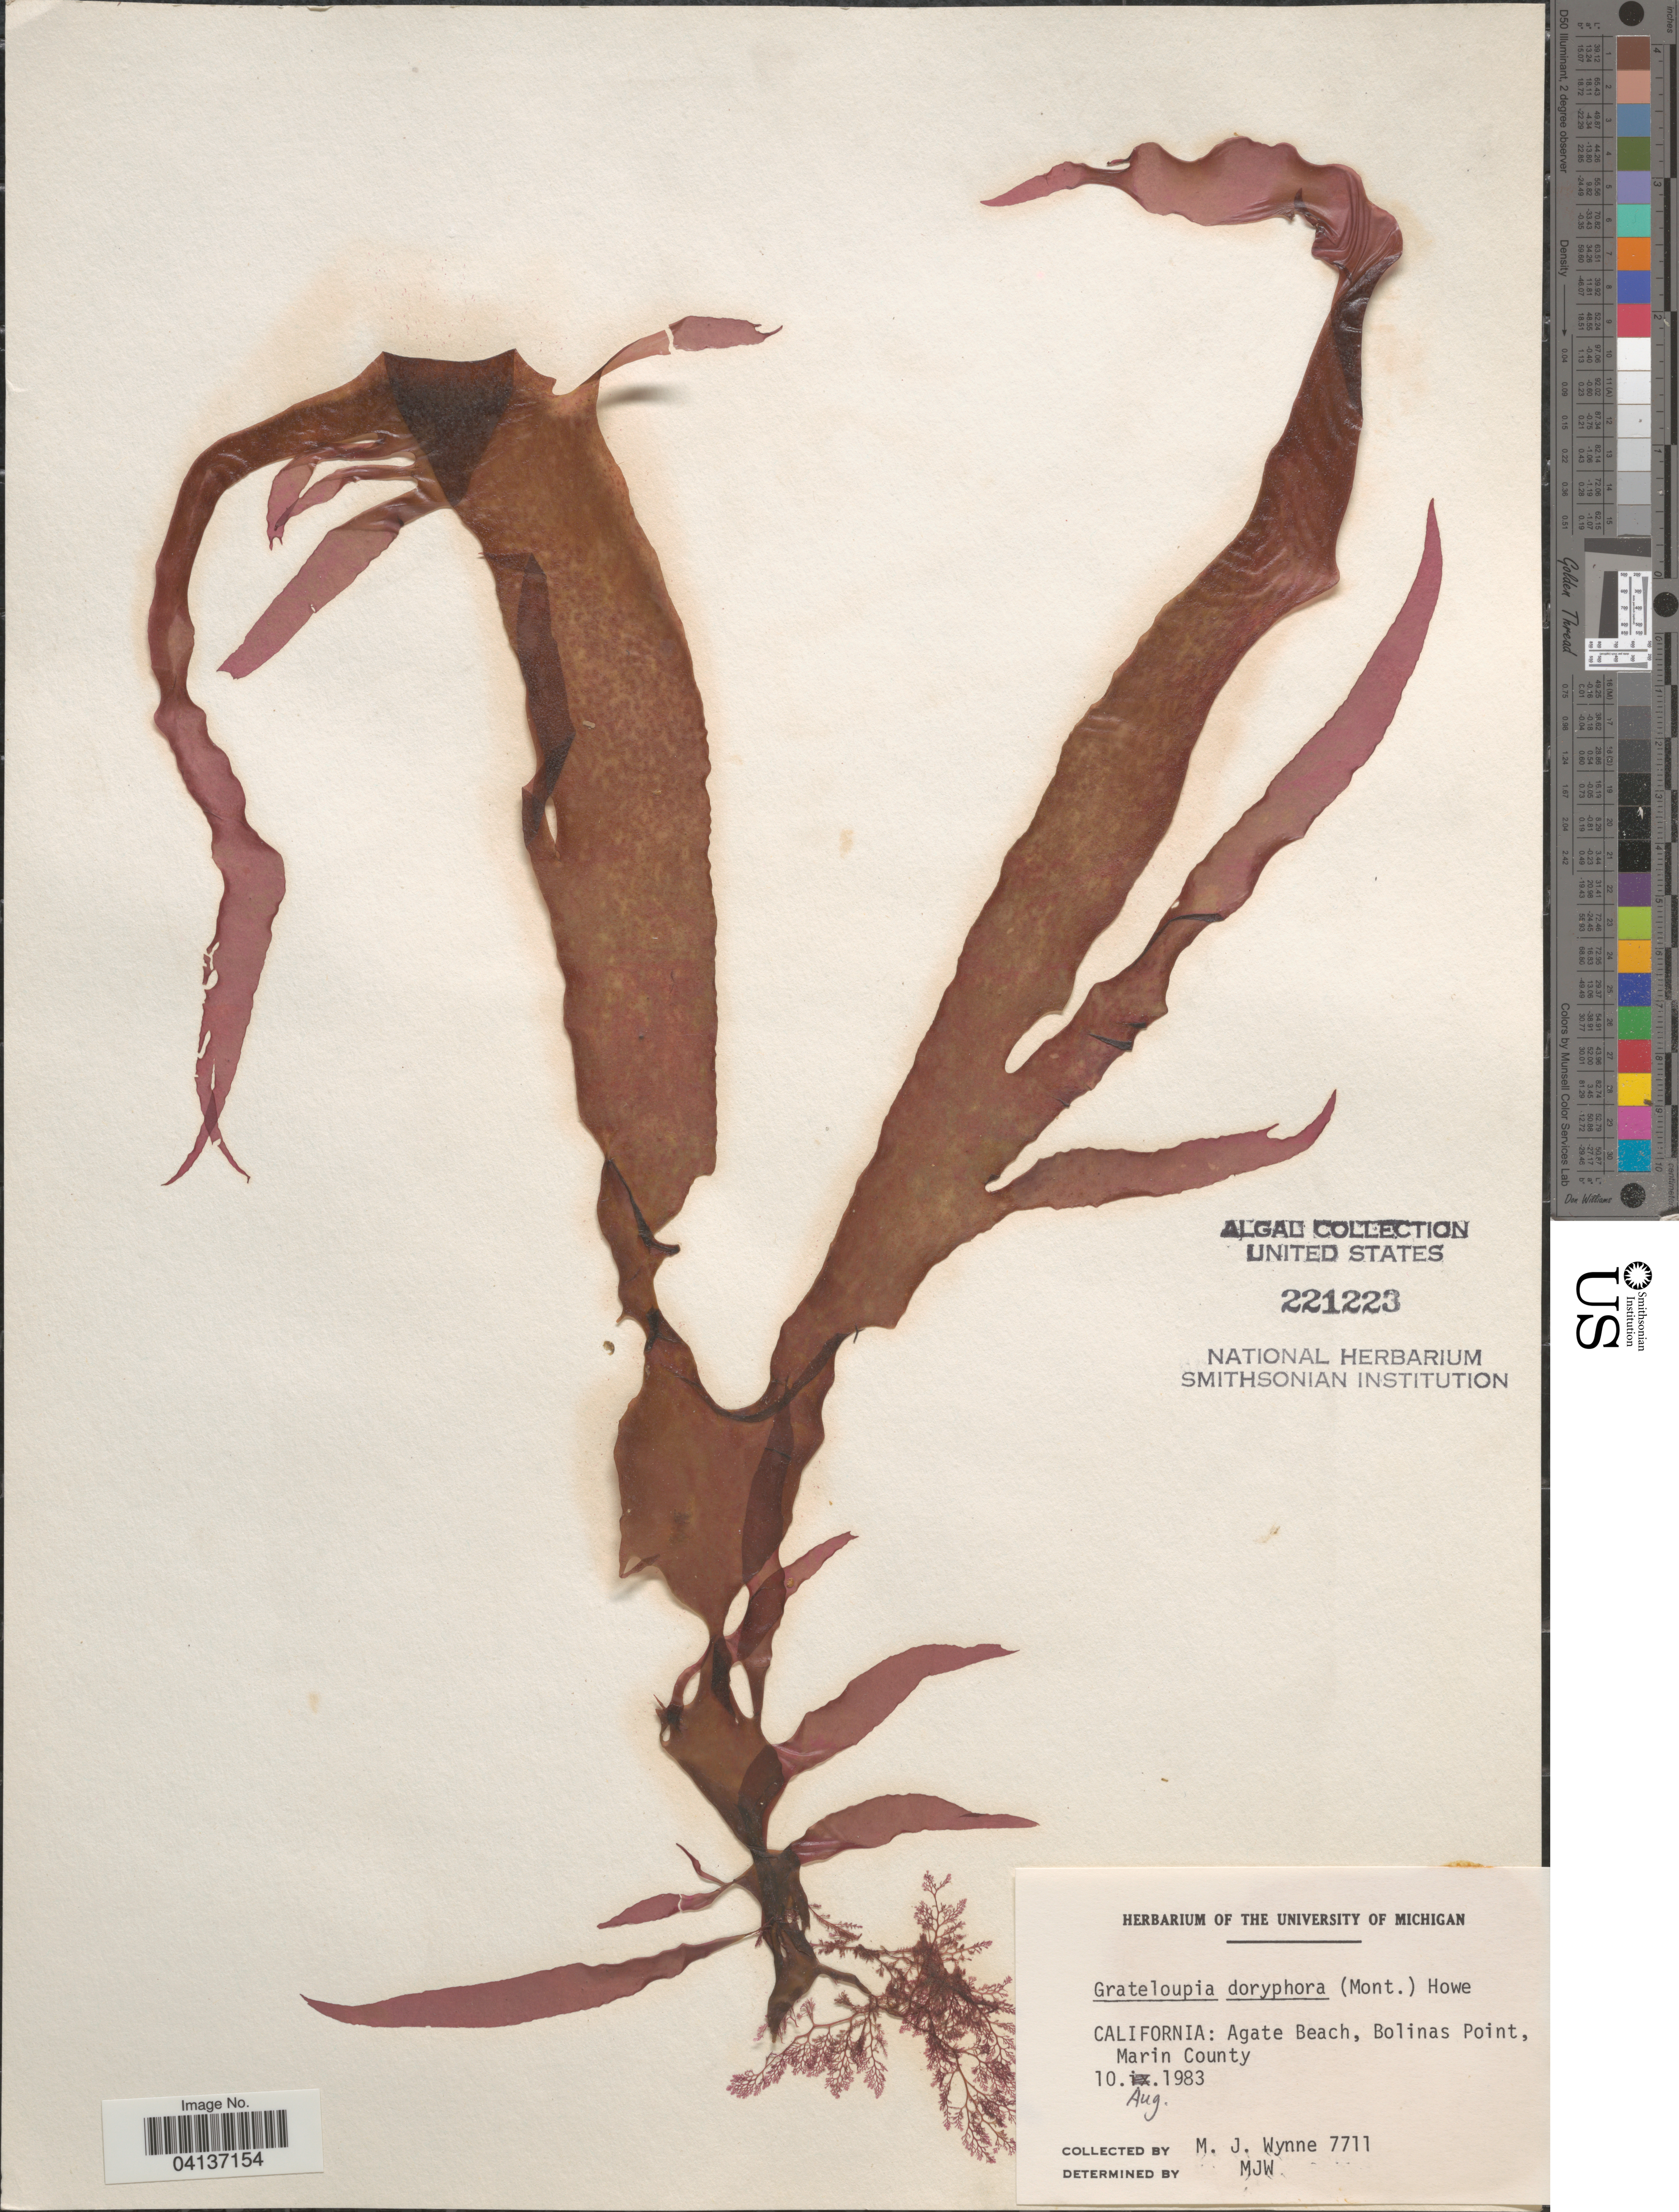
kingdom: Plantae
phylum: Rhodophyta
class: Florideophyceae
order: Halymeniales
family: Halymeniaceae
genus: Grateloupia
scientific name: Grateloupia doryphora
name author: (Mont.) Howe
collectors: M.J. Wynne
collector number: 7711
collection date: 1983-08-10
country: United States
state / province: California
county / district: Marin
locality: Agate Beach, Bolinas Point, Marin County.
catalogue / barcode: US 221223